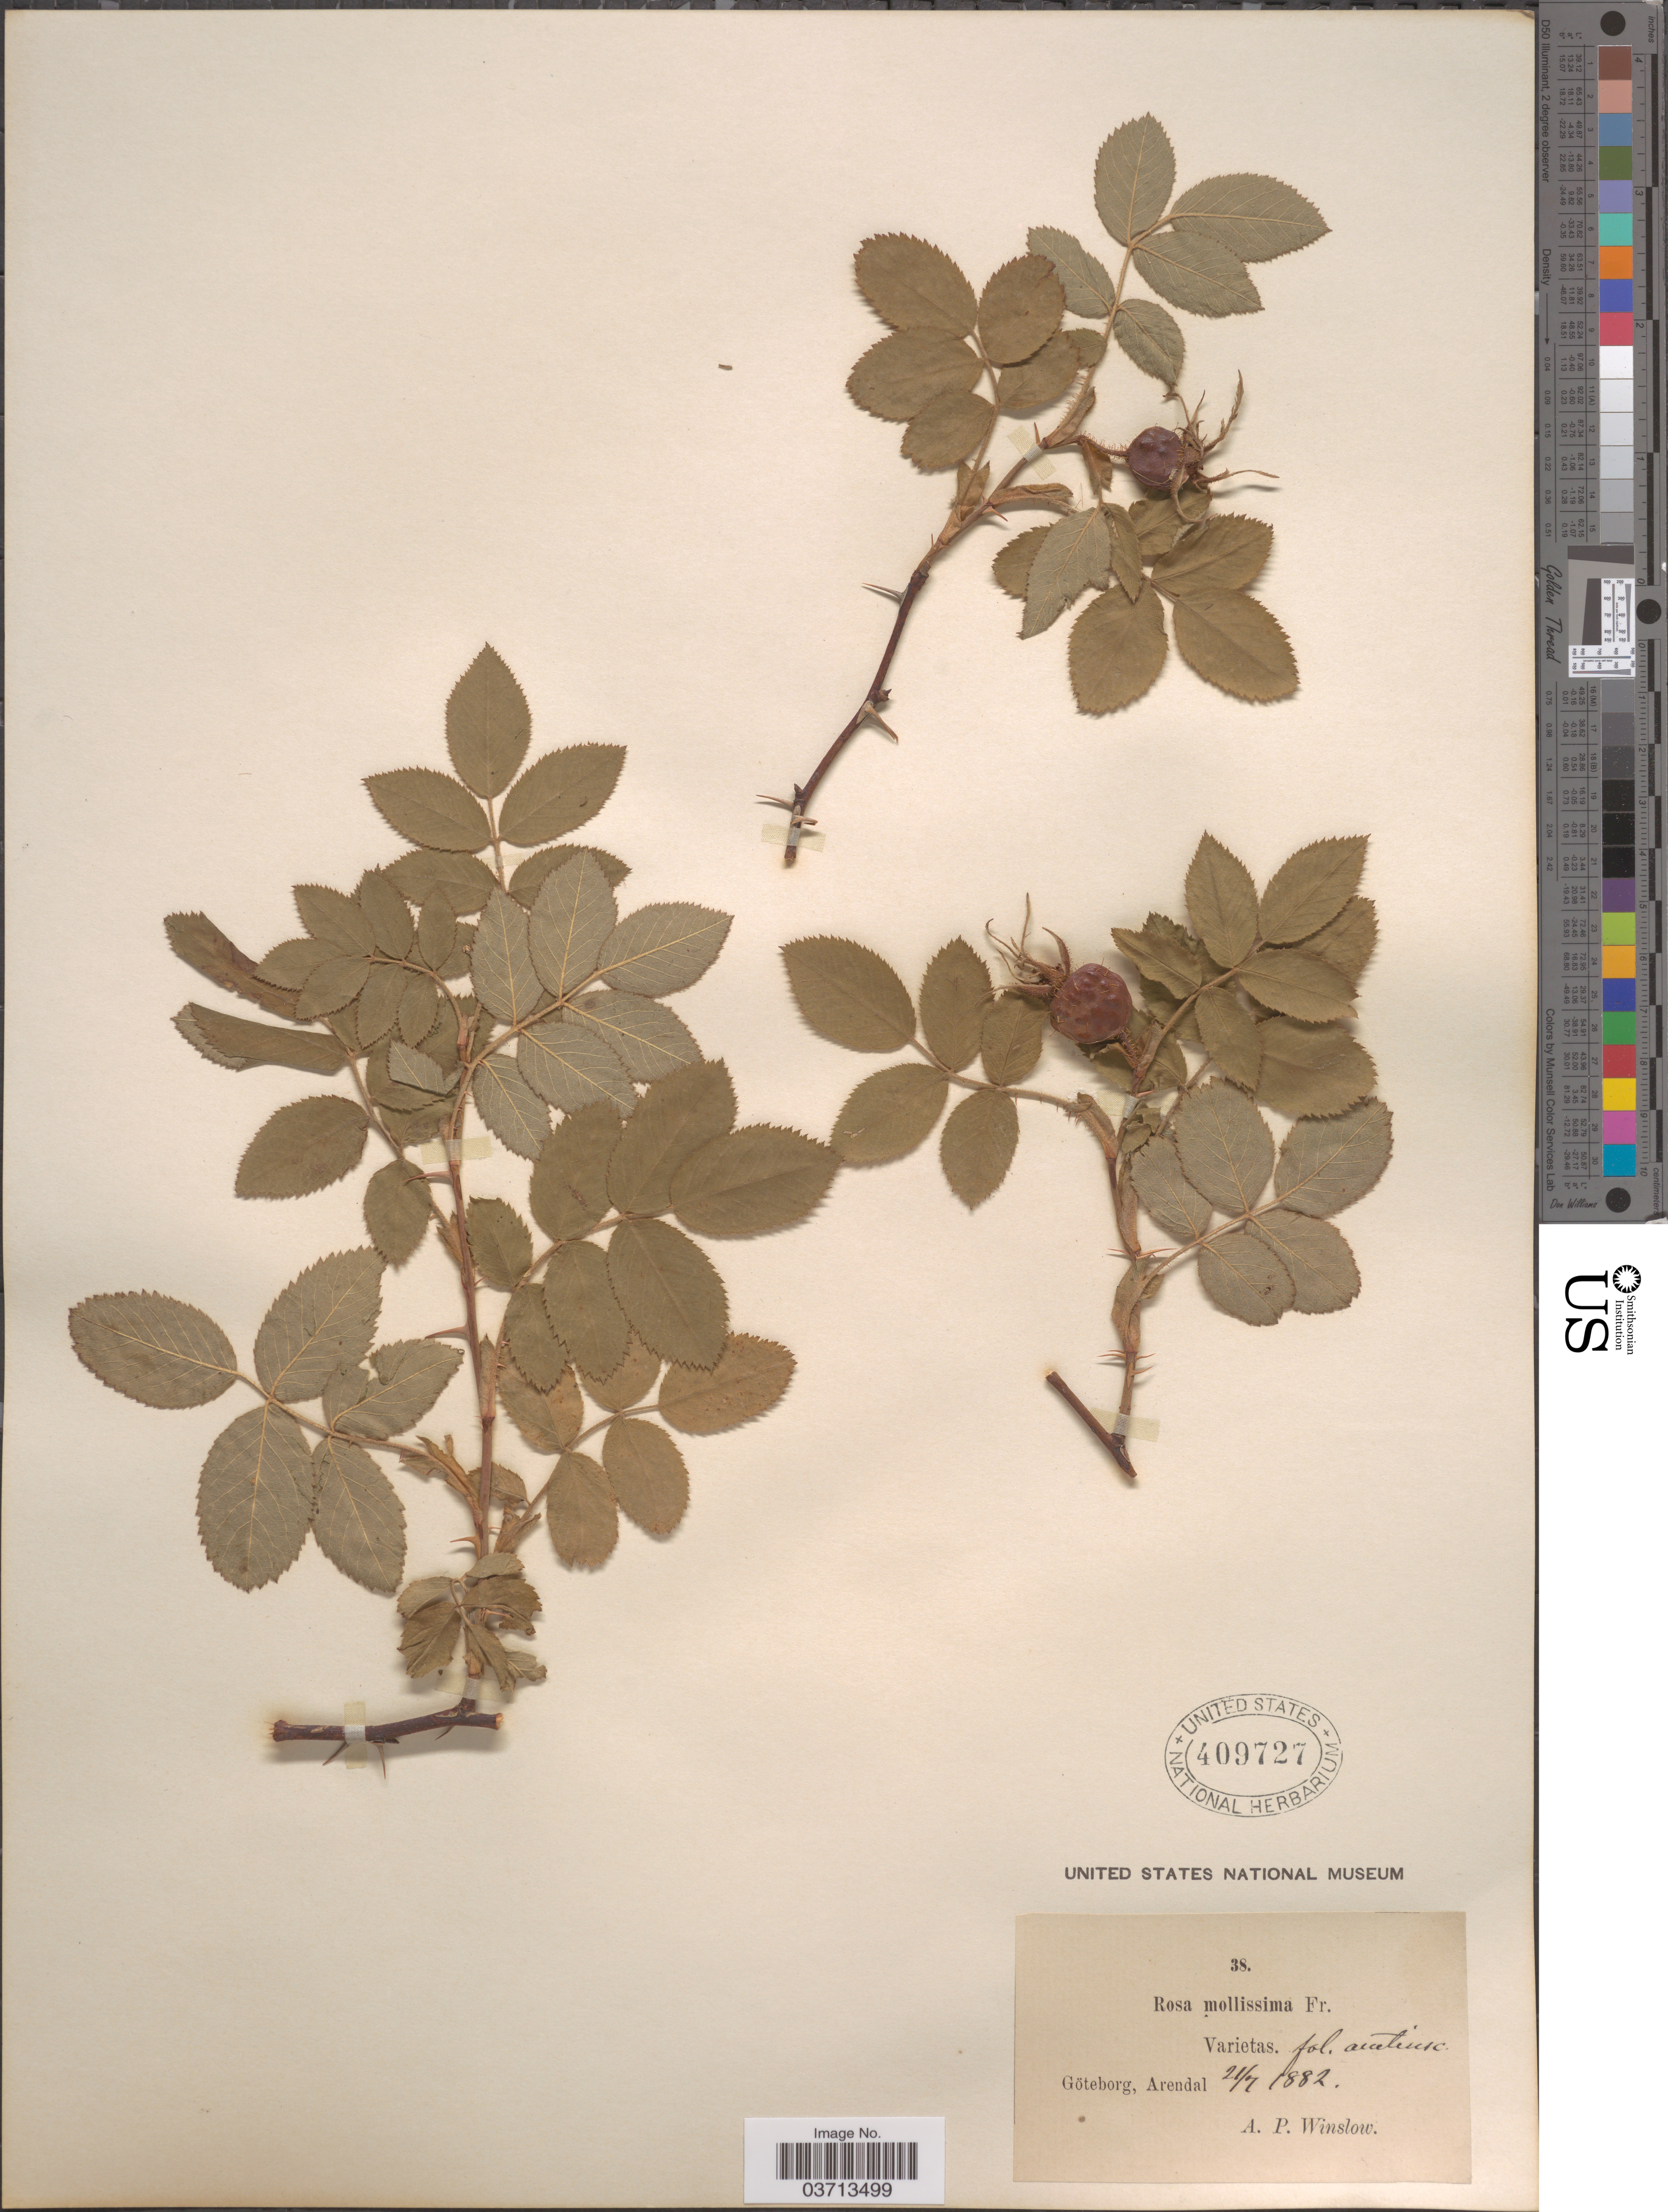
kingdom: Plantae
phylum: Tracheophyta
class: Magnoliopsida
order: Rosales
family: Rosaceae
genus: Rosa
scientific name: Rosa mollissima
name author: Gillot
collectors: A. Winslow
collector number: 38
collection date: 1882-07-21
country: Sweden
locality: Göteborg, Arendal.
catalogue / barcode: US 409727